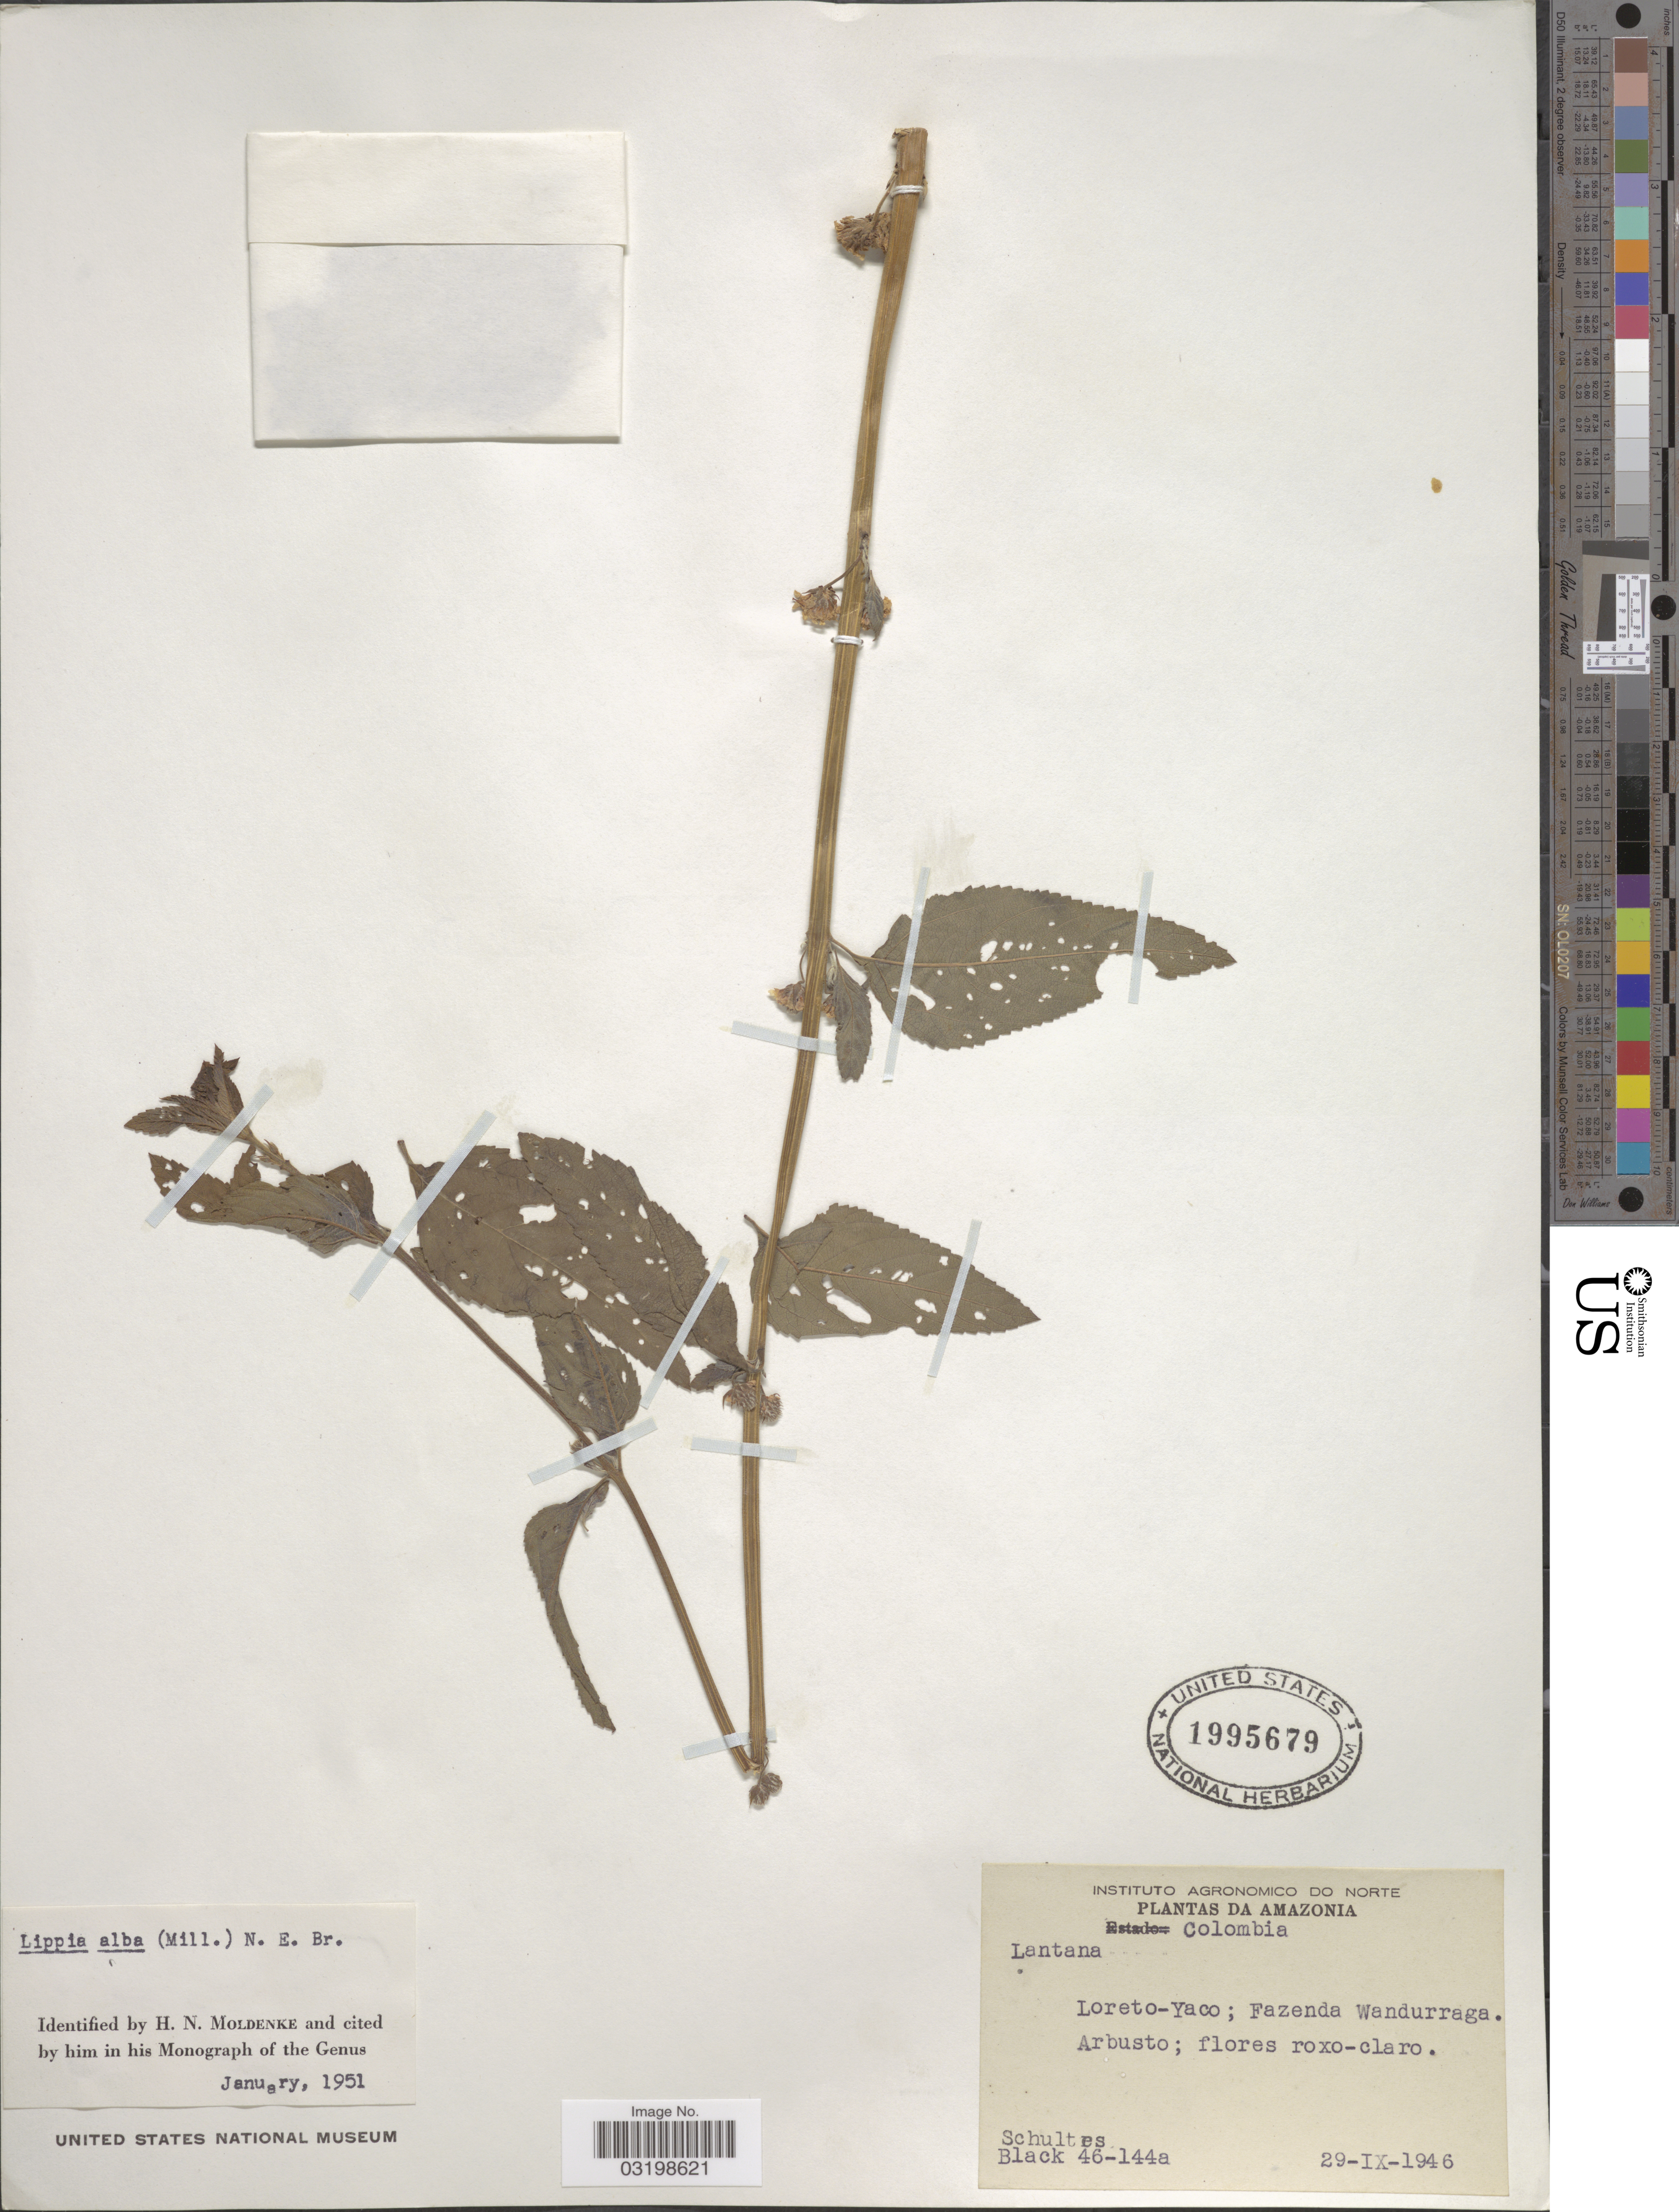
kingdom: Plantae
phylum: Tracheophyta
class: Magnoliopsida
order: Lamiales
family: Verbenaceae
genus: Lippia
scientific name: Lippia alba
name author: (Mill.) N.E. Br. ex Britton & P. Wilson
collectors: -- Schultes & -- Black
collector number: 46-144a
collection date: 1946-09-29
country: Colombia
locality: Amazonia, Loreto-Yaco; Fazenda Wandurraga.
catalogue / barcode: US 1995679